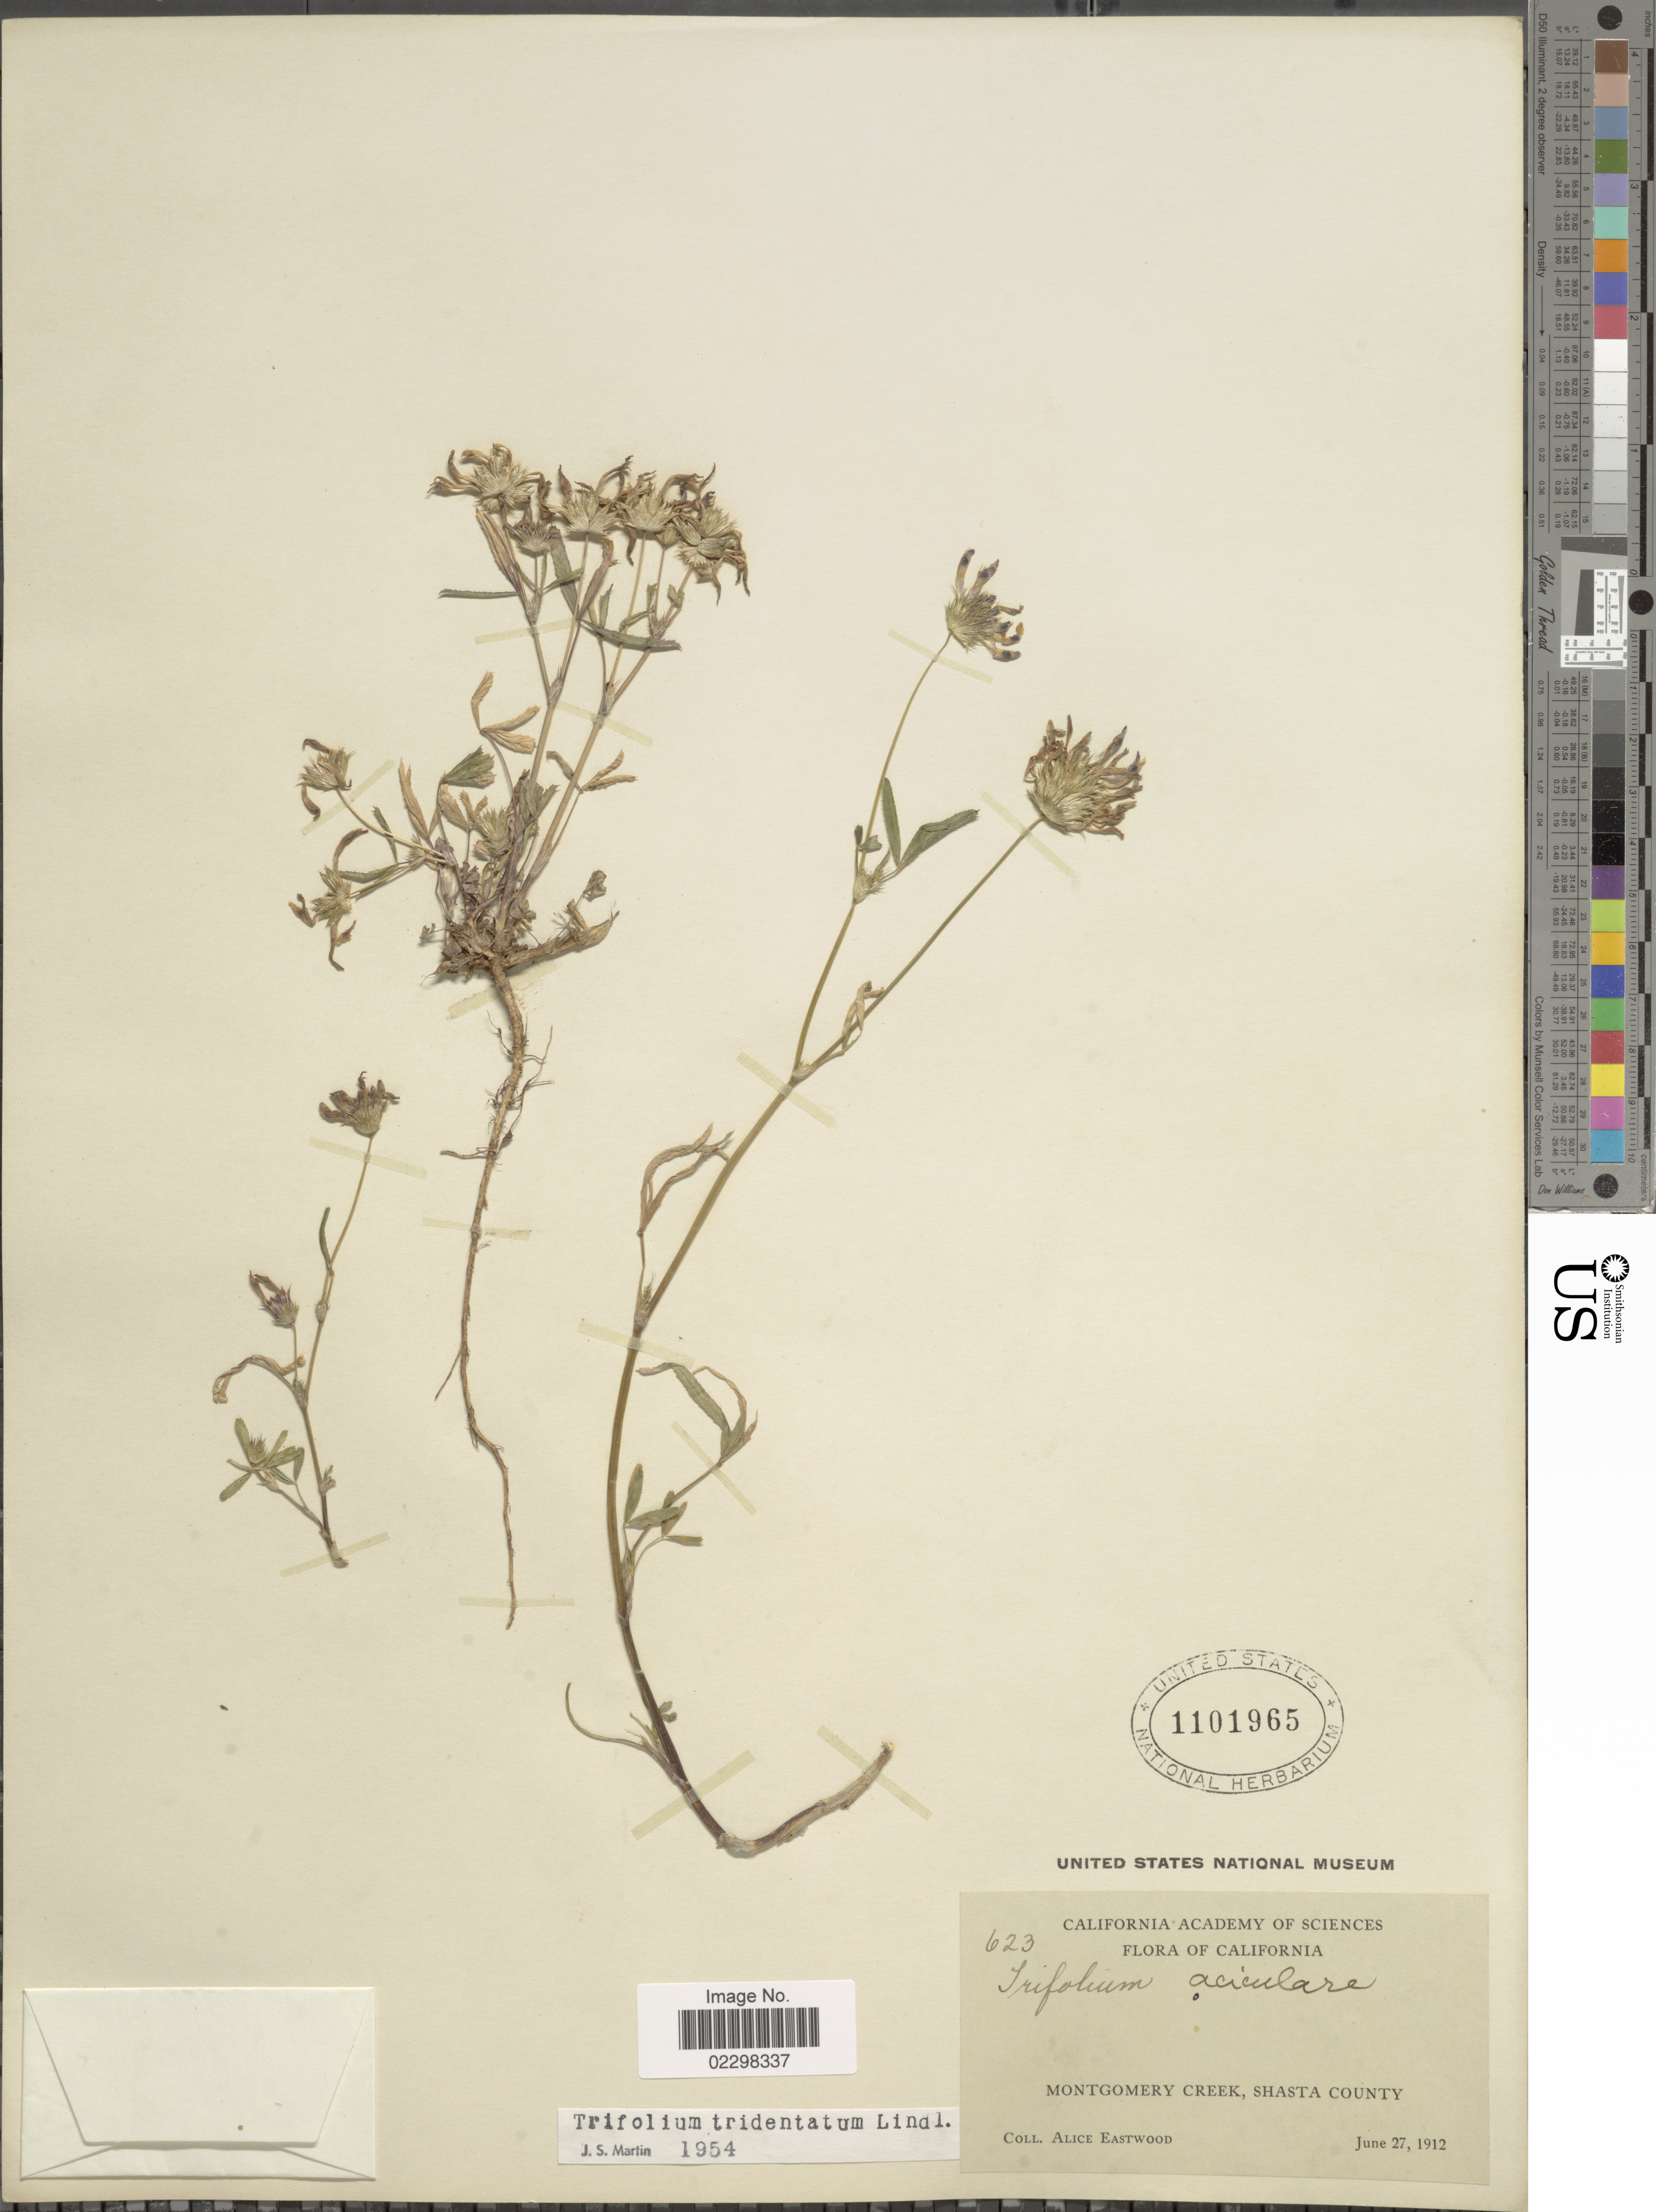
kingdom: Plantae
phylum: Tracheophyta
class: Magnoliopsida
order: Fabales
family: Fabaceae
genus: Trifolium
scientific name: Trifolium tridentatum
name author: Lindl.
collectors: A. Eastwood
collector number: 623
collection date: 1912-06-27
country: United States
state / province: California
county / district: Shasta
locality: California. Montgomert Creek, Shasta County.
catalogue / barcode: US 1101965